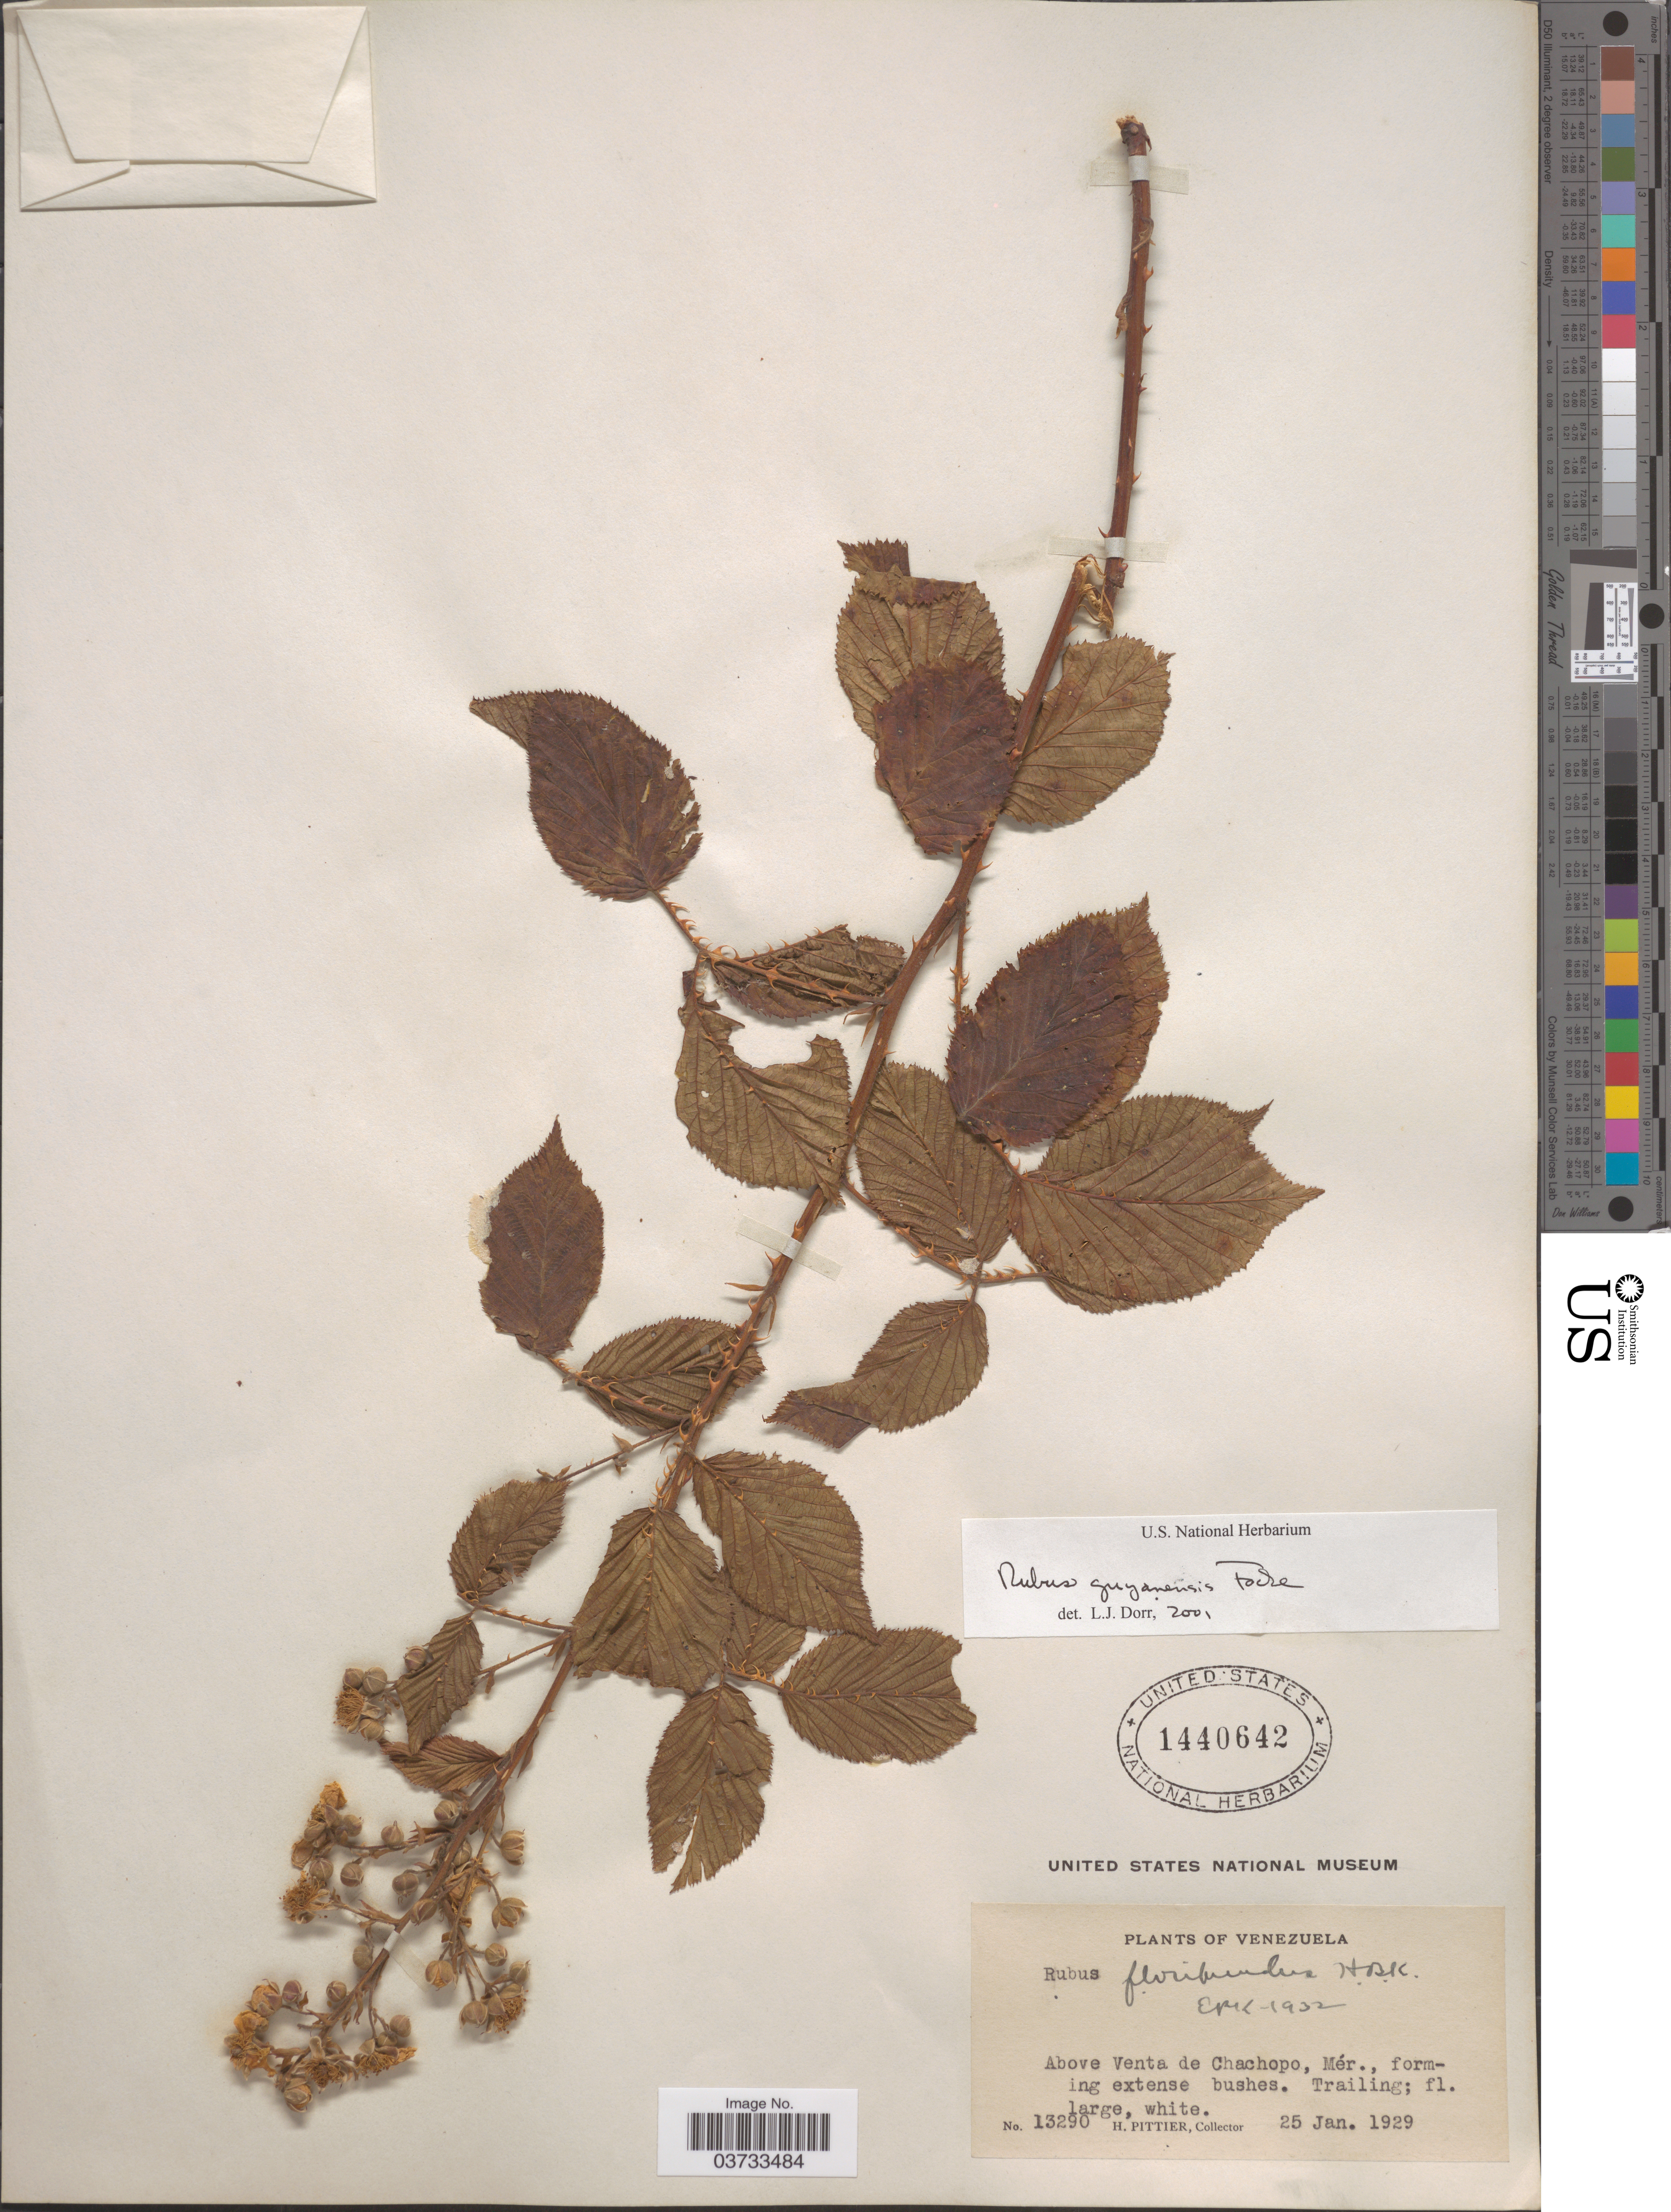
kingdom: Plantae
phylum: Tracheophyta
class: Magnoliopsida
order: Rosales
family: Rosaceae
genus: Rubus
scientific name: Rubus guyanensis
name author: Focke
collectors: H. F. Pittier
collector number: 13290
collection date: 1929-01-25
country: Venezuela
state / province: Merida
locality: Above Venta de Chachopo, Mér.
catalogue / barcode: US 1440642